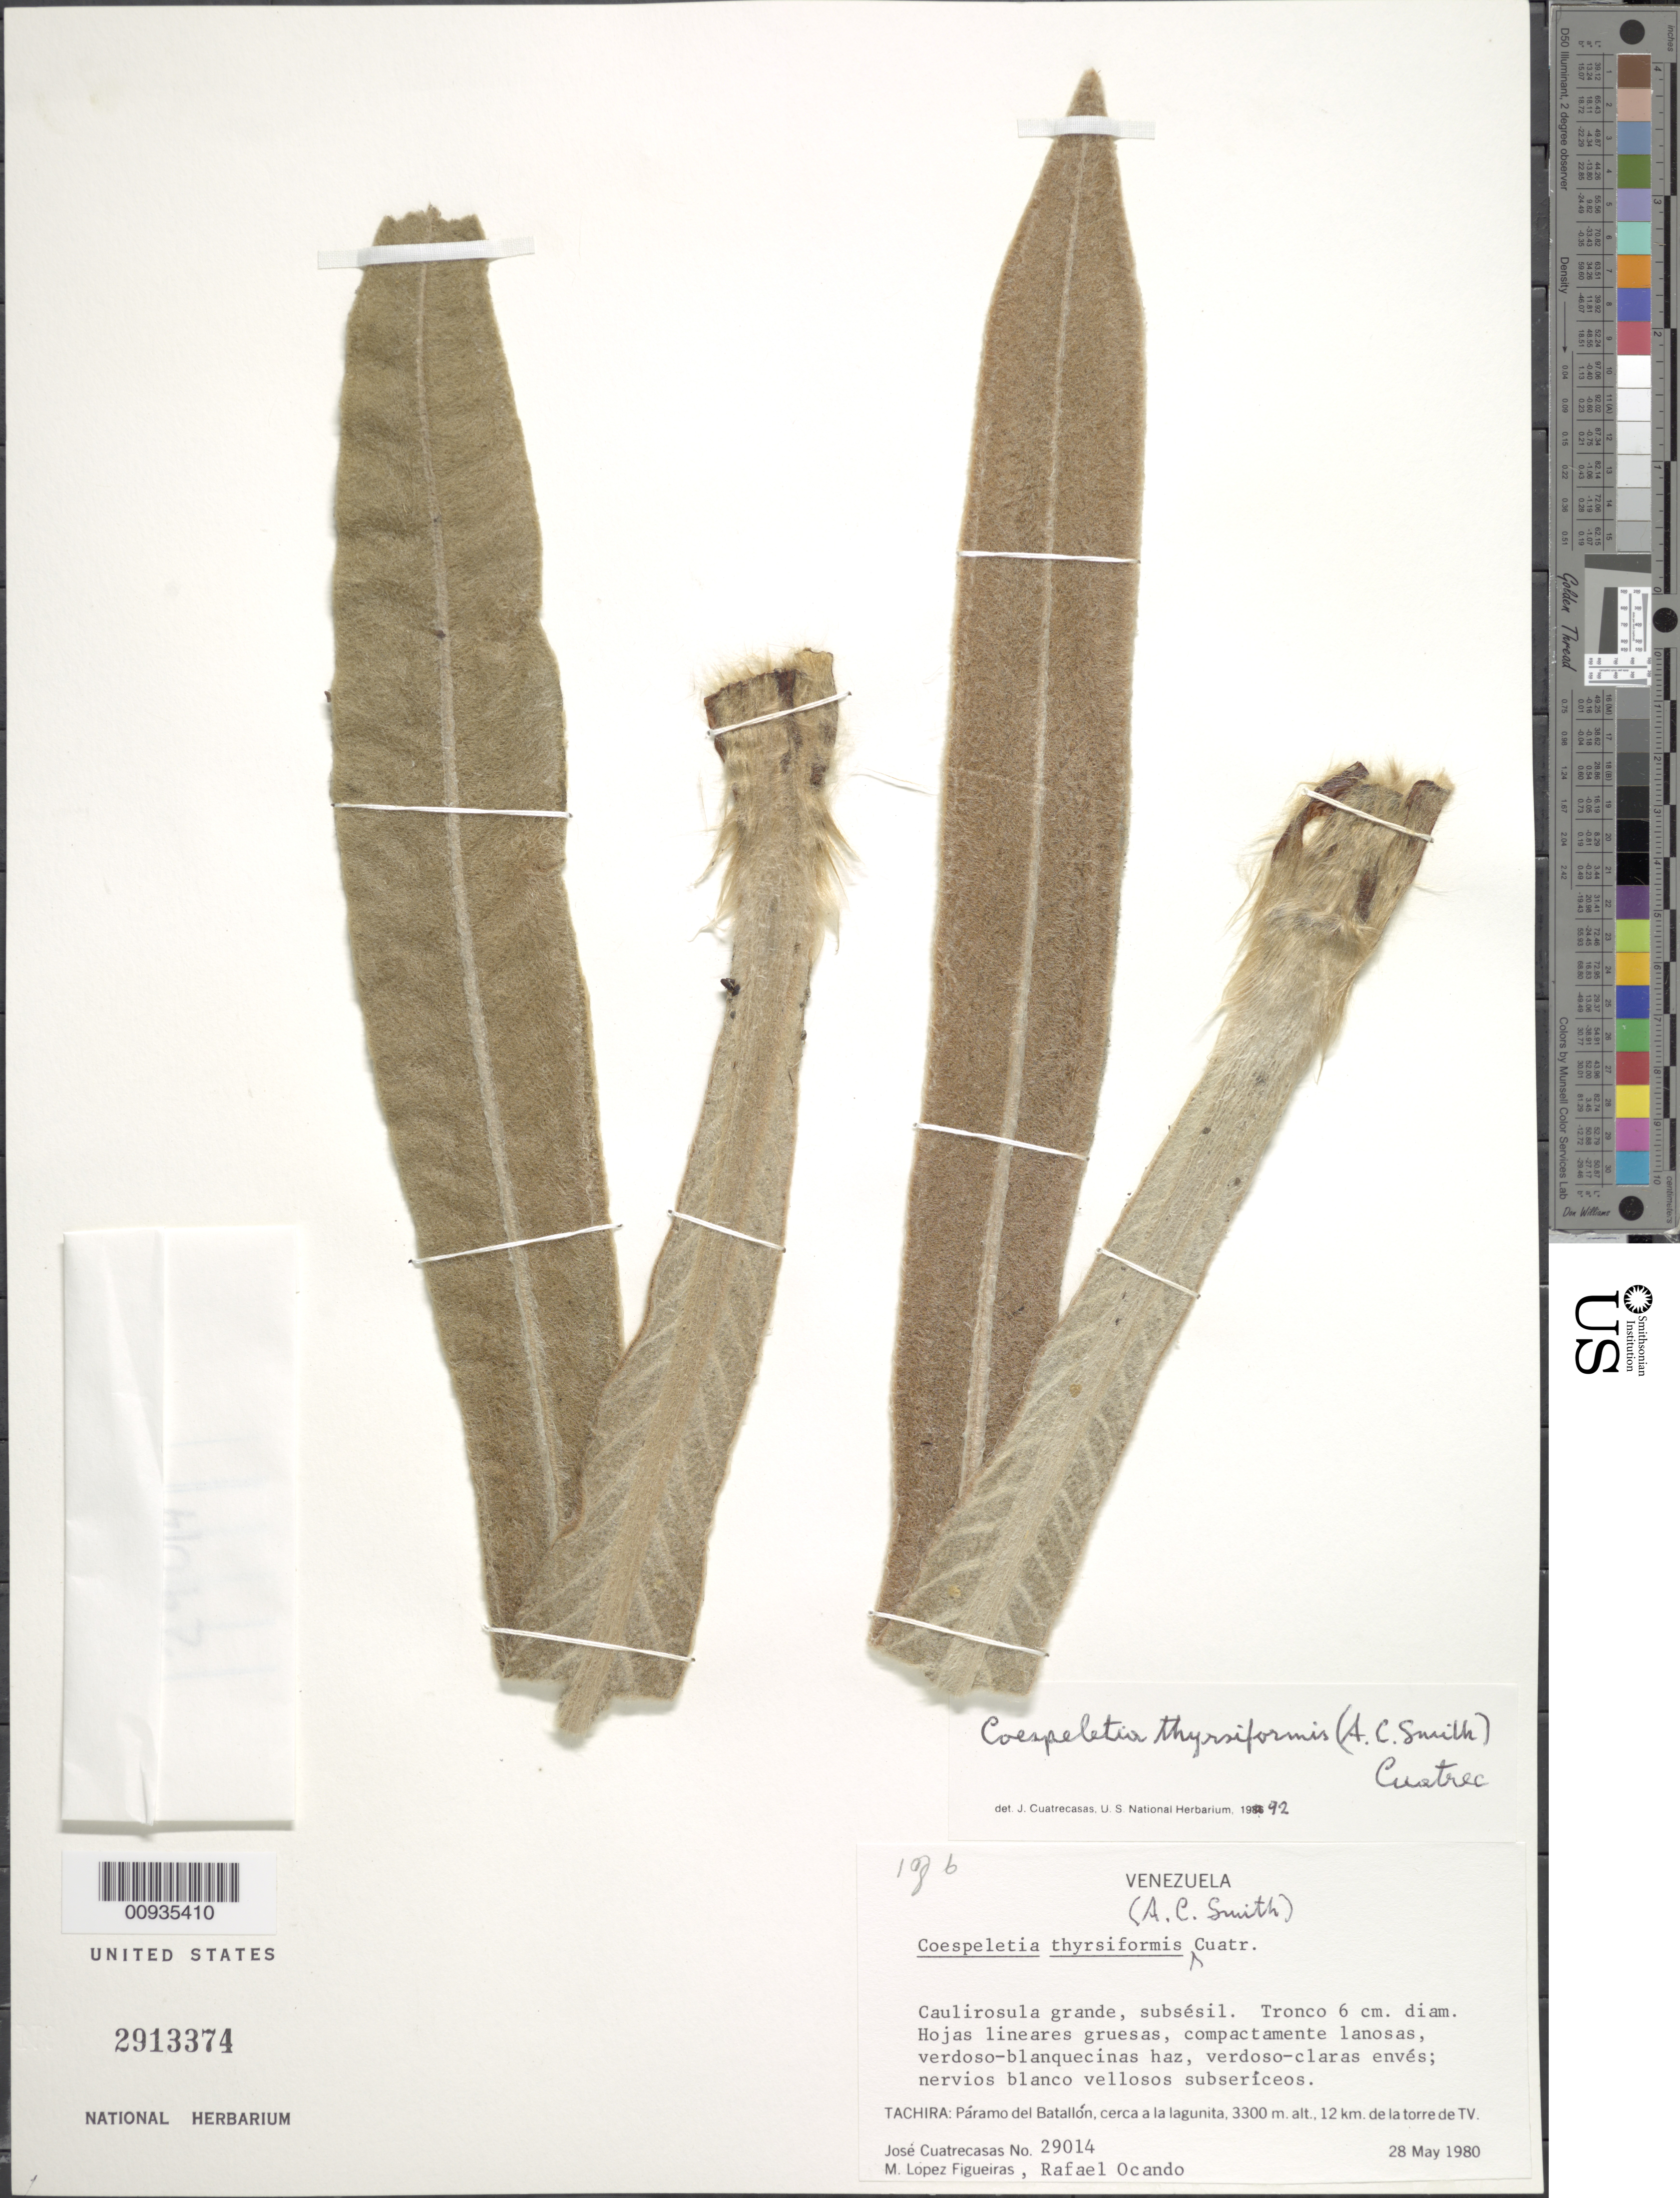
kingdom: Plantae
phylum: Tracheophyta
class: Magnoliopsida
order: Asterales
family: Asteraceae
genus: Coespeletia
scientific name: Coespeletia thyrsiformis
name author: (A.C. Sm.) Cuatrec.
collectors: J. Cuatrecasas, M. López Figueiras & R. Ocando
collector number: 29014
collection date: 1990-05-28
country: Venezuela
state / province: Táchira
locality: Páramo del Batallón. Cerca de la lagunita, 12 km. de la torre de TV.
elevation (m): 3300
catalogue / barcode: US 2913374